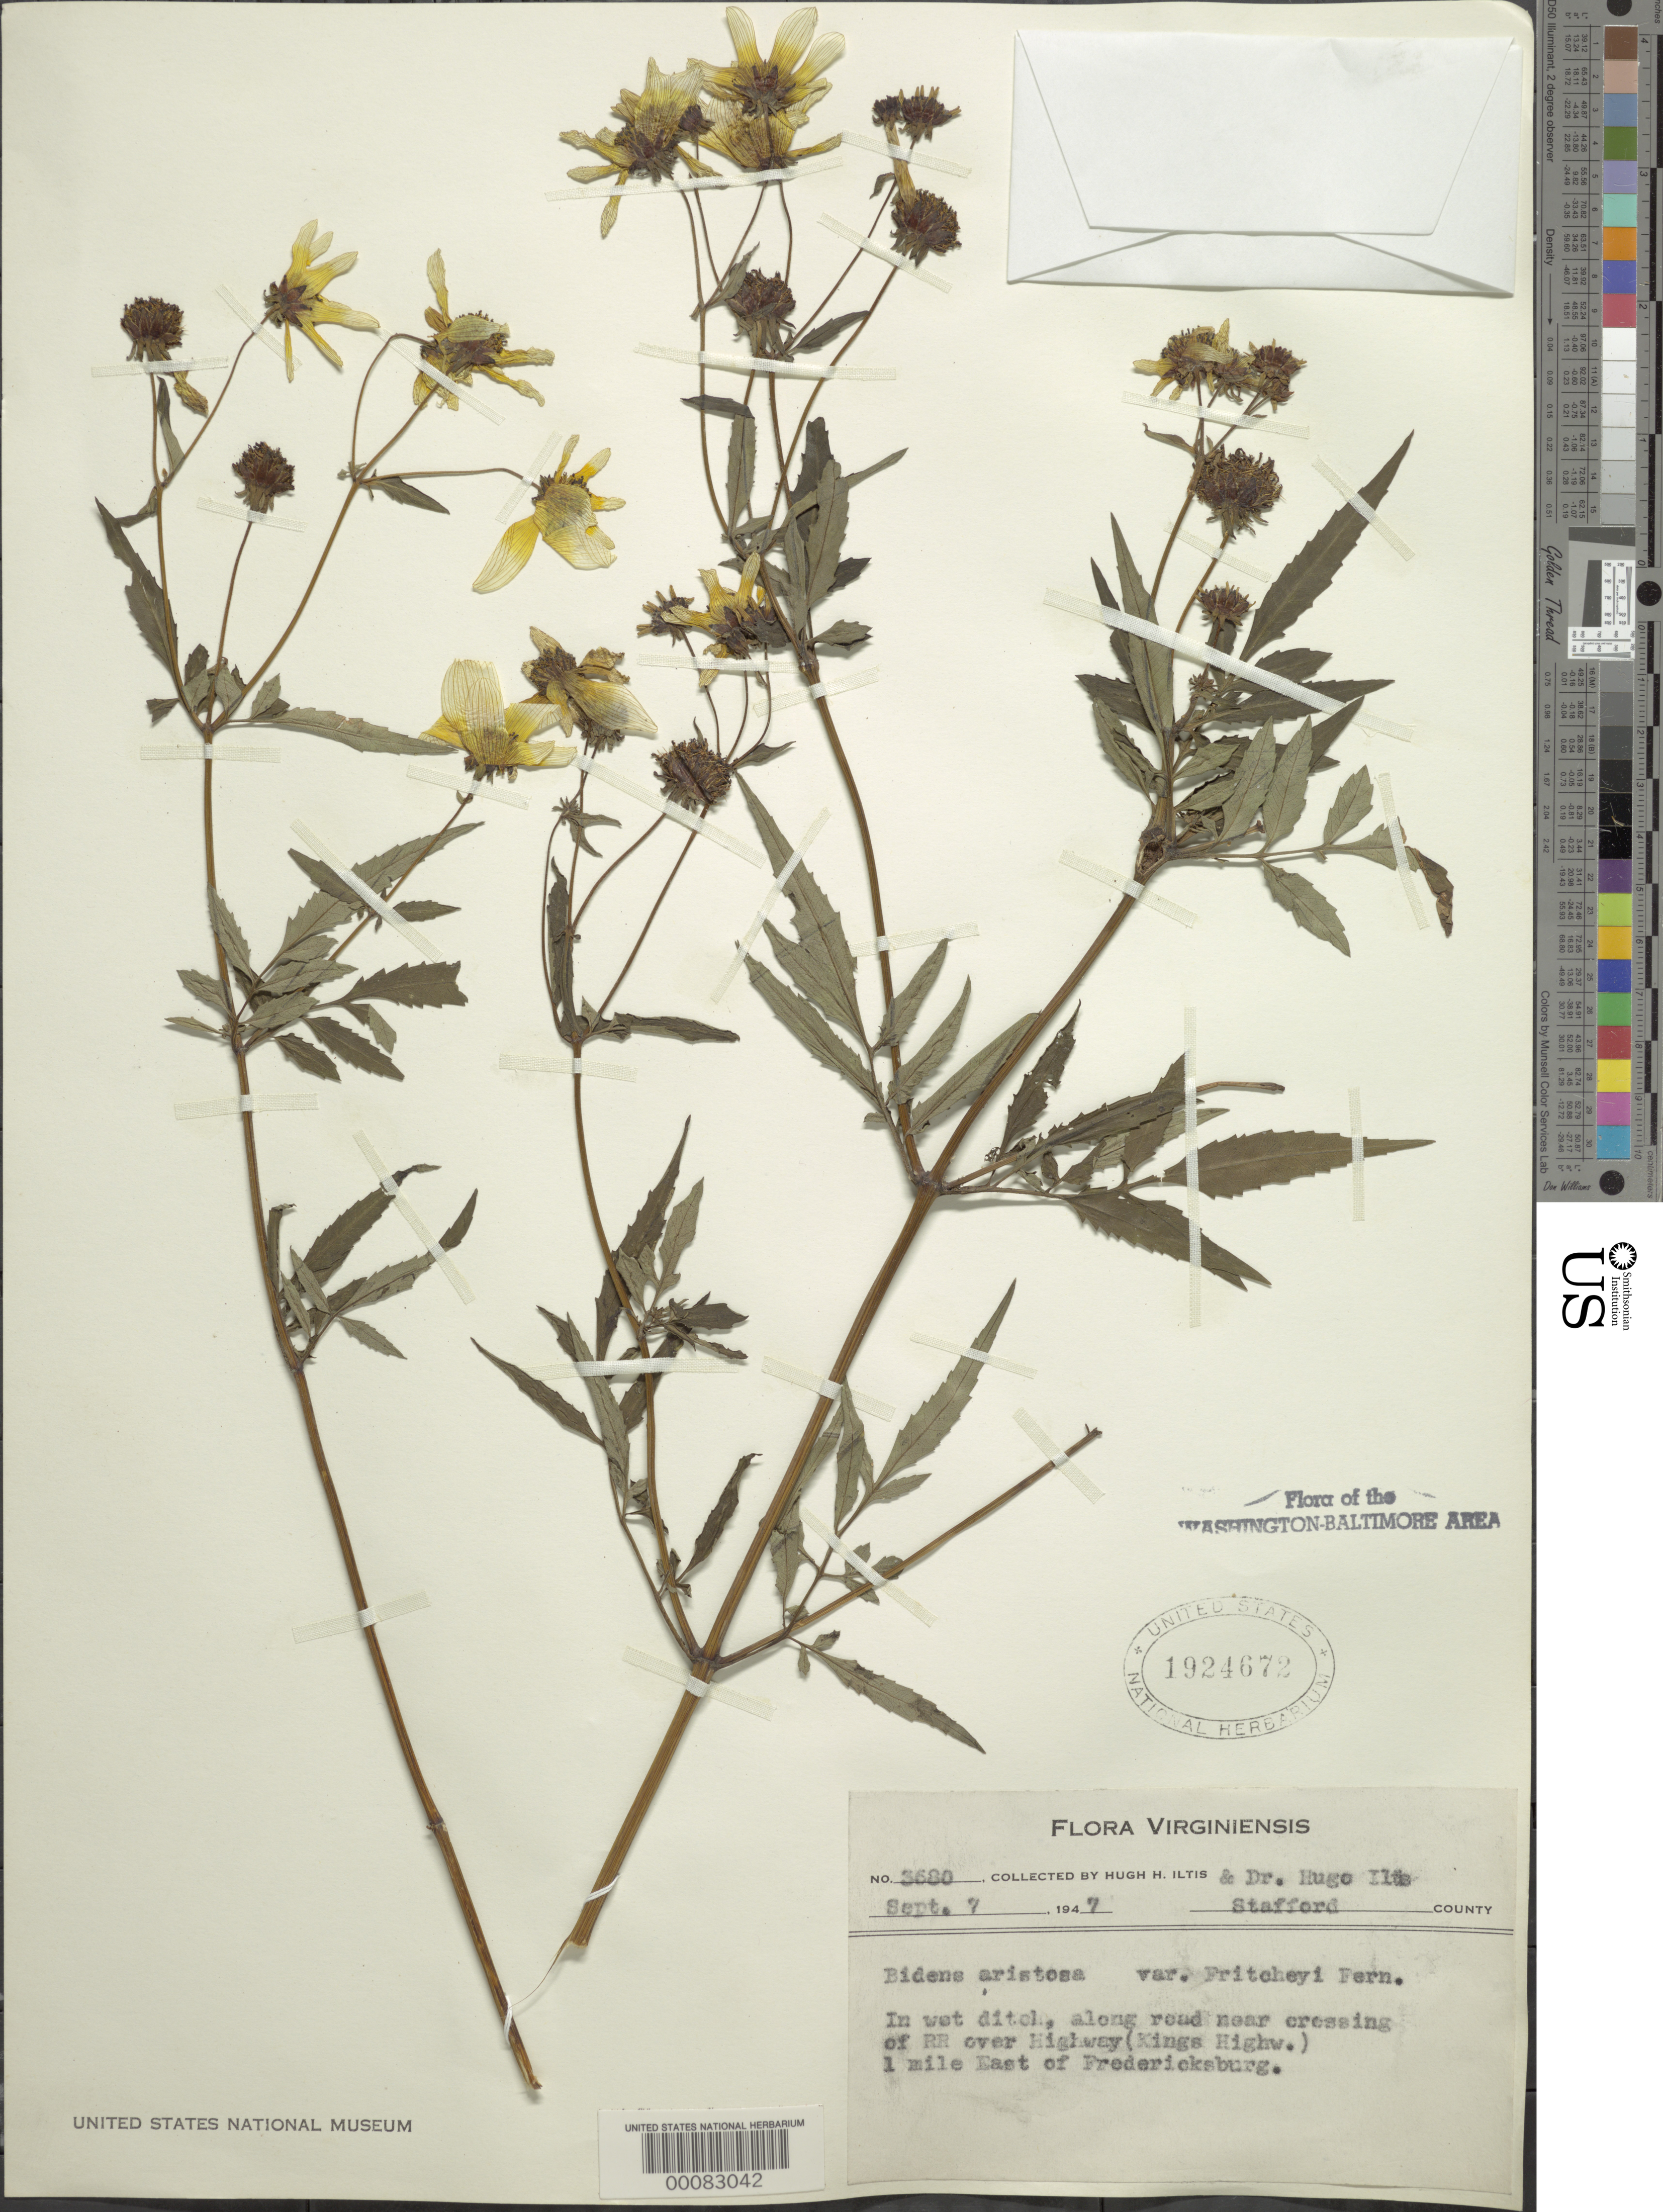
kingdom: Plantae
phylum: Tracheophyta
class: Magnoliopsida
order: Asterales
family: Asteraceae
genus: Bidens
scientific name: Bidens aristosa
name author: (Michx.) Britton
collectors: H. H. Iltis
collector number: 3680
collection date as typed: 07 Sep 1947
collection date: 1947-09-07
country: United States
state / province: Virginia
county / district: Stafford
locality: East of Fredericksburg near King Highway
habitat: Wet ditch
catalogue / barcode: US 1924672